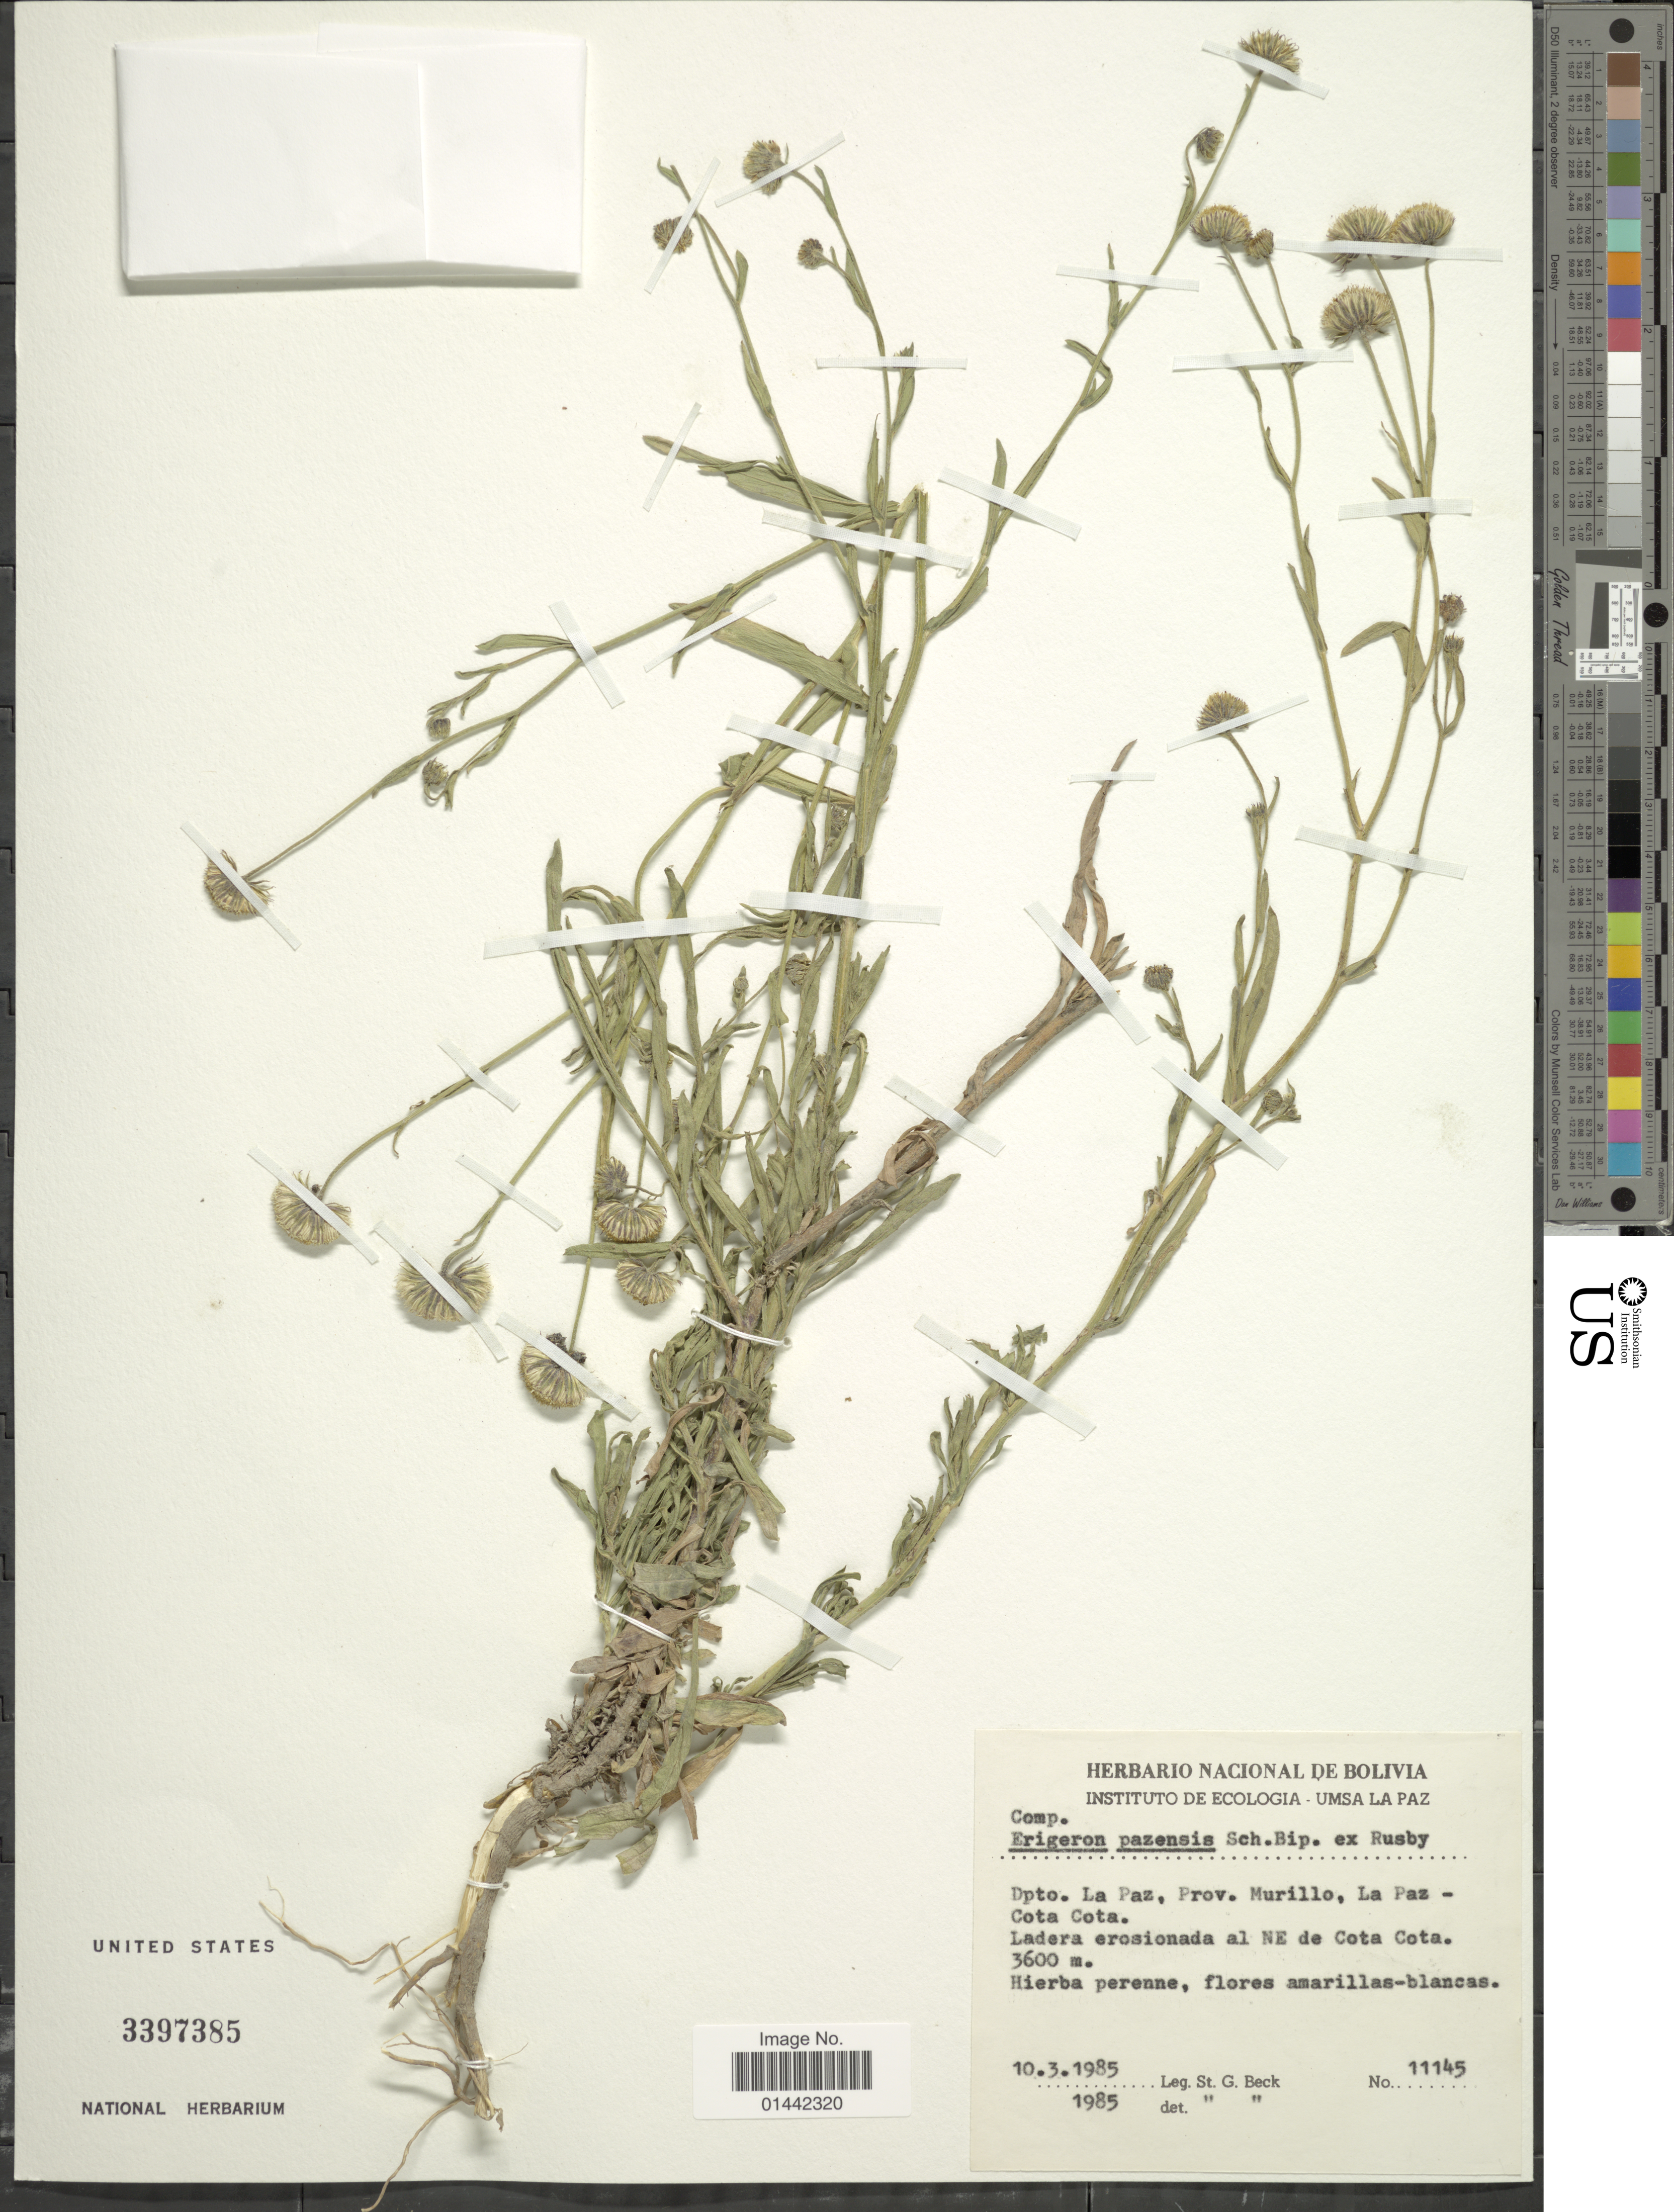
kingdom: Plantae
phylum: Tracheophyta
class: Magnoliopsida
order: Asterales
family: Asteraceae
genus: Erigeron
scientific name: Erigeron pazensis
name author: Sch. Bip. ex Rusby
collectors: S. G. Beck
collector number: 11145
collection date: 1985-03-10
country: Bolivia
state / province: La Paz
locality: Prov. Murillo, La Paz- Cota Cota, ladera erosionada al NE de Cota Cota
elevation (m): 3600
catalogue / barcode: US 3397385